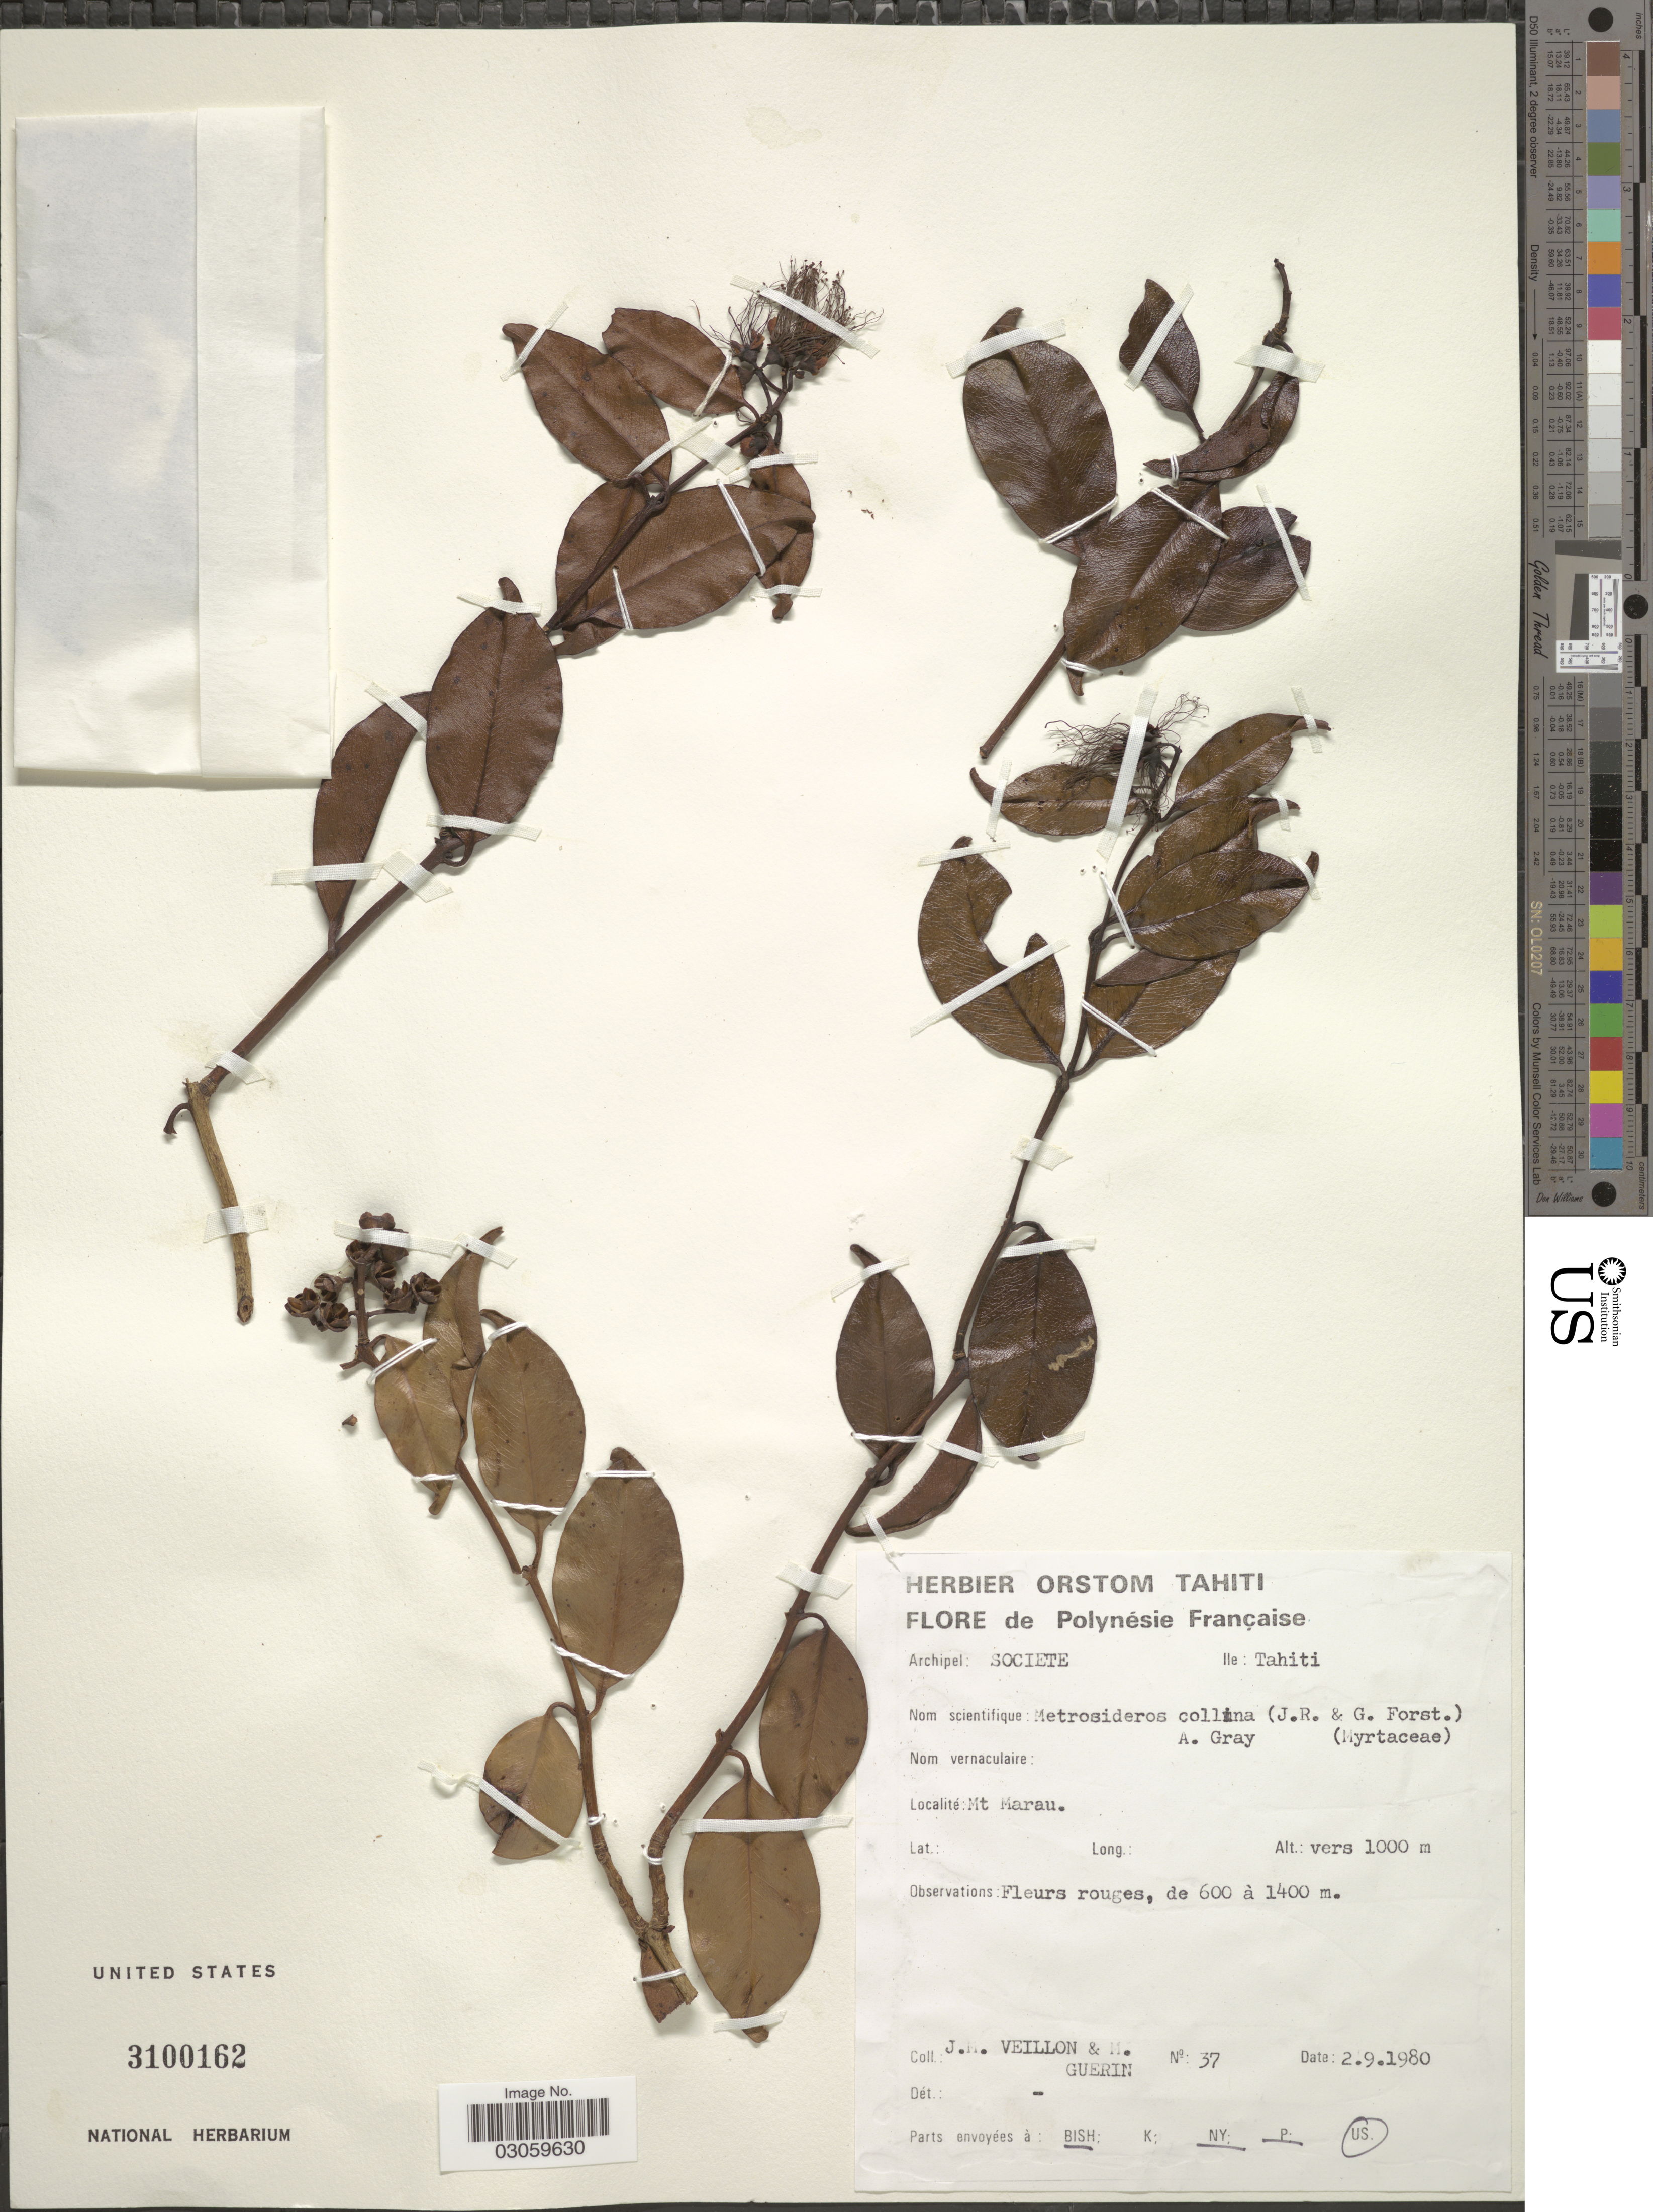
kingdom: Plantae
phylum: Tracheophyta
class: Magnoliopsida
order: Myrtales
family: Myrtaceae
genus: Metrosideros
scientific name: Metrosideros collina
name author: (J.R. Forst. & G. Forst.) A. Gray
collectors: J. Veillon & M. Guérin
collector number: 37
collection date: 1980-09-02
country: French Polynesia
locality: Polynésie Française. Archipel: Societe. Ile: Tahiti. Mt. Marau.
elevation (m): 1000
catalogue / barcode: US 3100162